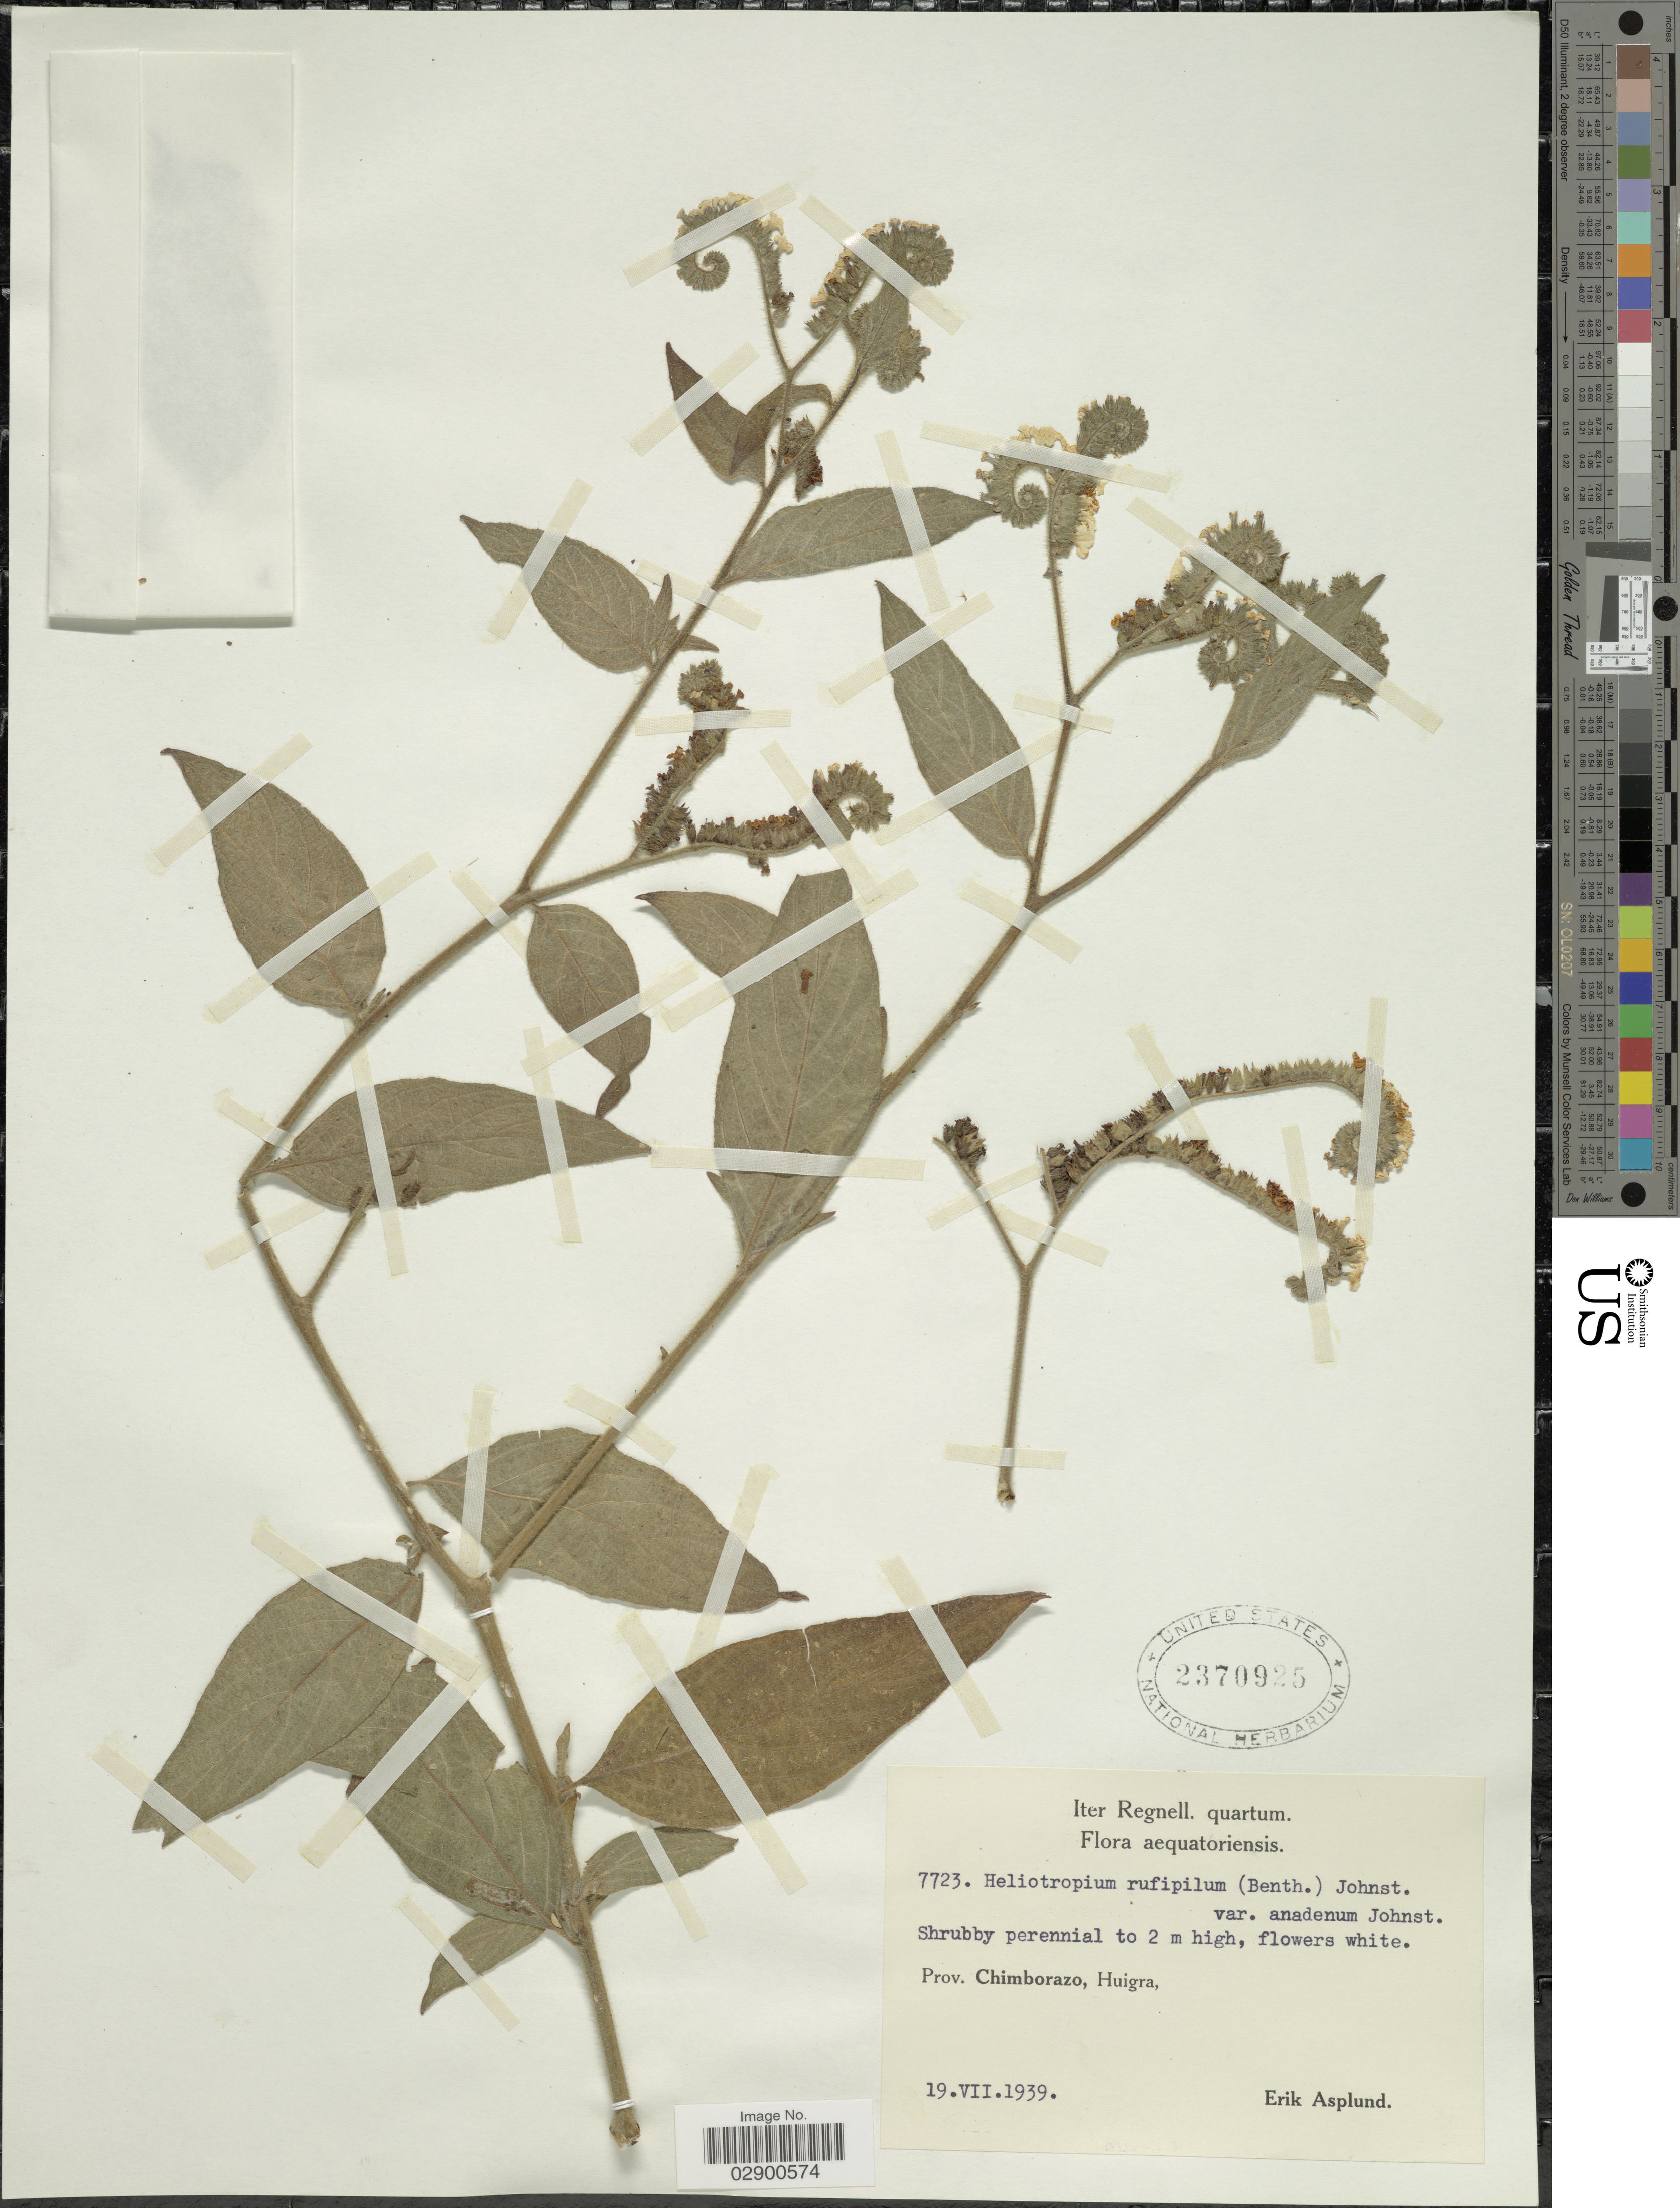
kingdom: Plantae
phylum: Tracheophyta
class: Magnoliopsida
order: Boraginales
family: Heliotropiaceae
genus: Heliotropium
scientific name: Heliotropium rufipilum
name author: (Benth.) I.M. Johnst.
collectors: E. Asplund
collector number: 7723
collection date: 1939-07-19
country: Ecuador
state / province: Chimborazo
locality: Huigra.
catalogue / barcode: US 2370925